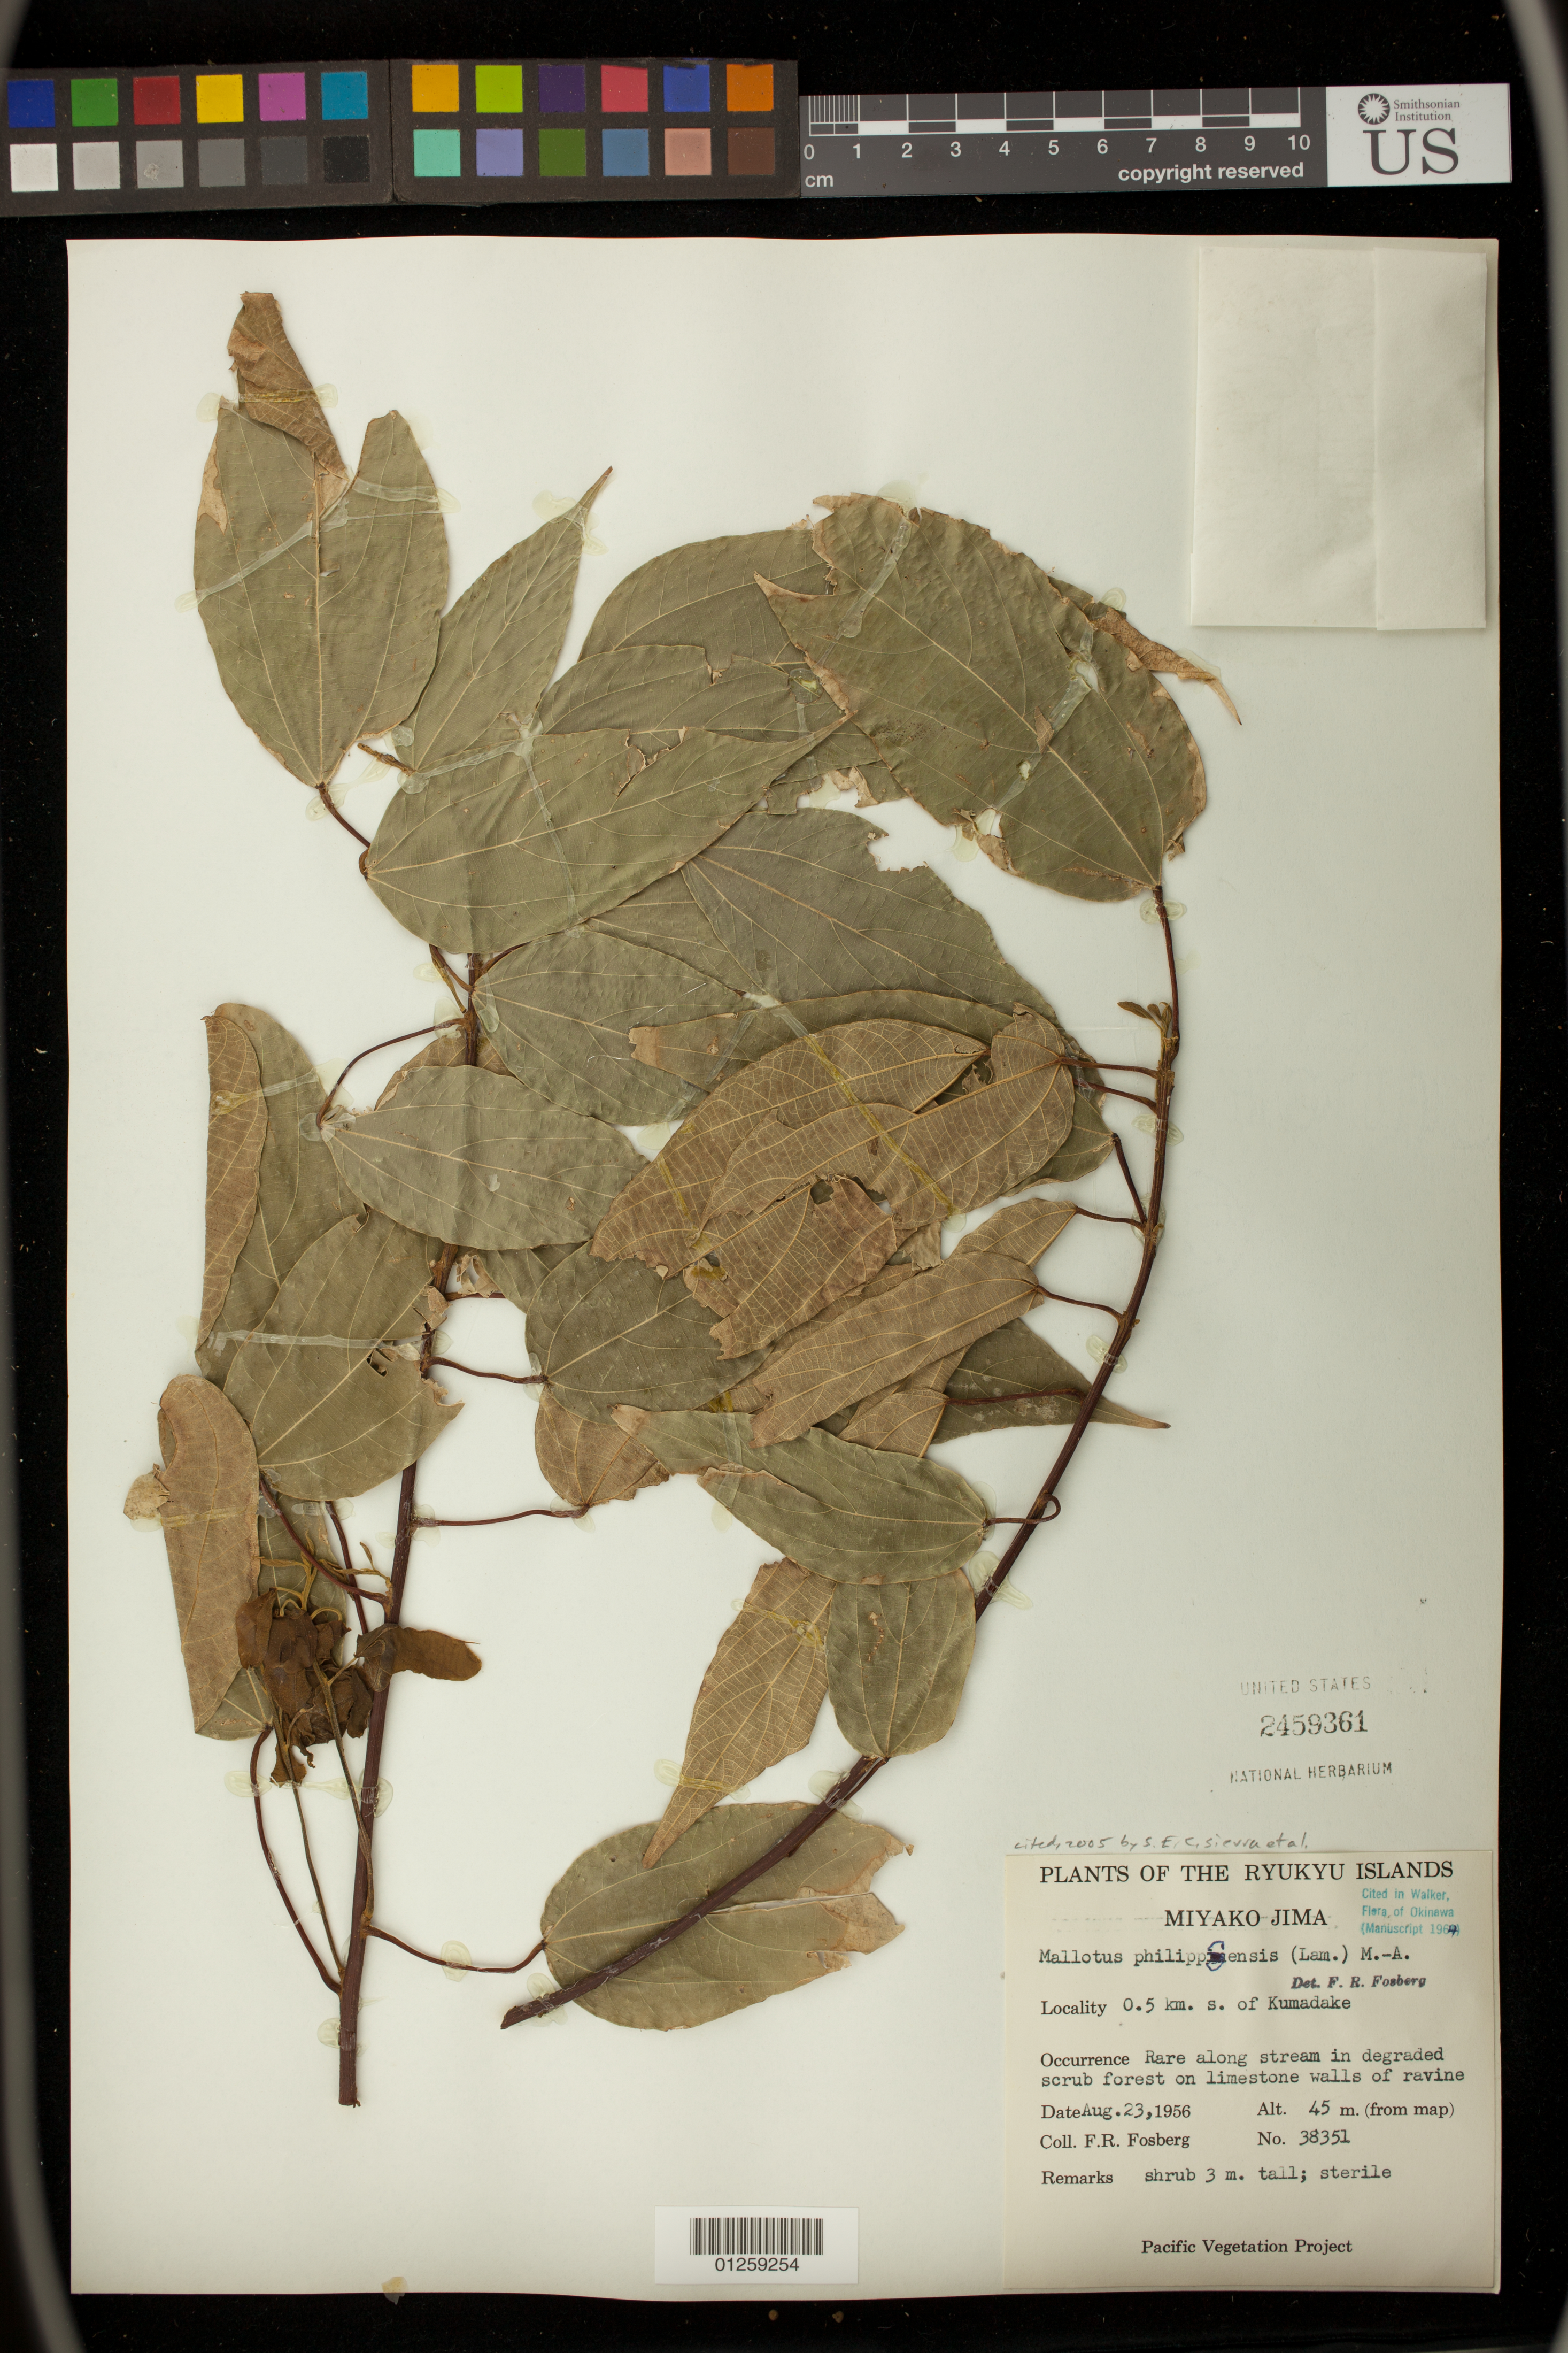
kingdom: Plantae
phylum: Tracheophyta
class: Magnoliopsida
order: Malpighiales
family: Euphorbiaceae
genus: Mallotus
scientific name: Mallotus philippensis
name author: (Lam.) Müll. Arg.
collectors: F. R. Fosberg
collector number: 38351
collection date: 1956-08-23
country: Japan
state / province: Okinawa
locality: Ryukyu Islands, Miyako Jima, 0.5 km. s. of Kumadake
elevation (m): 45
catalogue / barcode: US 2459361